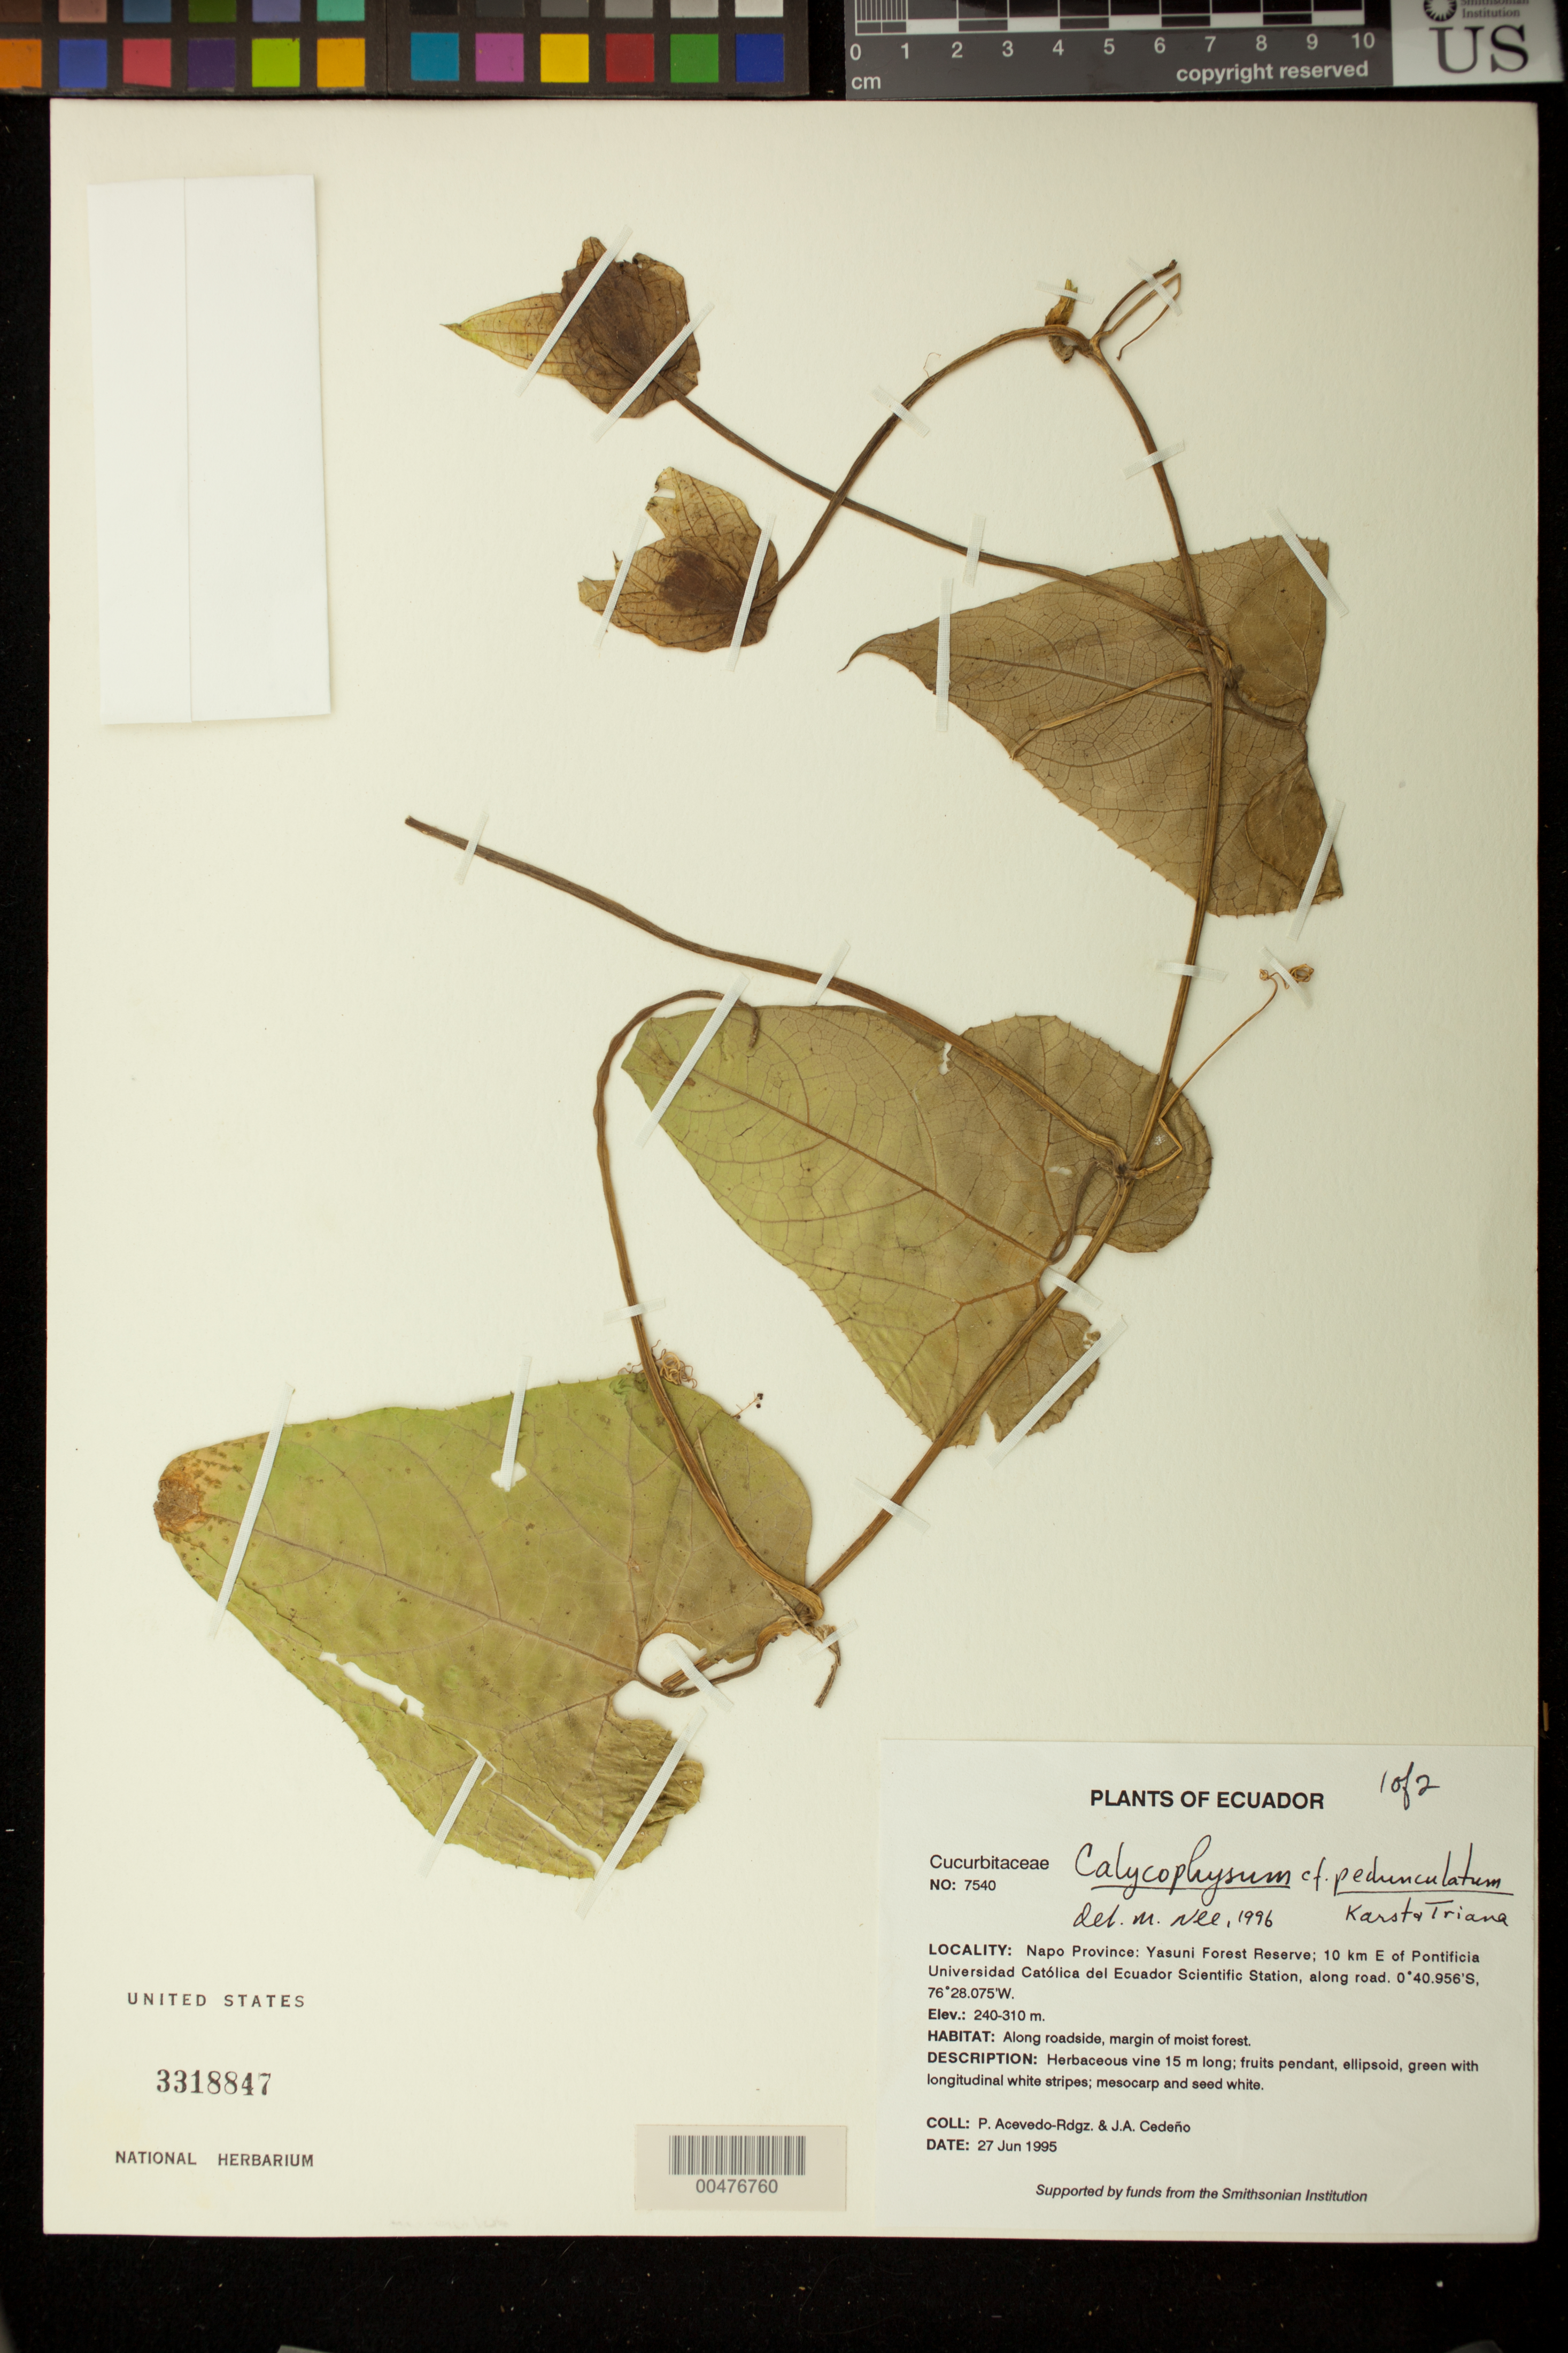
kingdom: Plantae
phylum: Tracheophyta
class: Magnoliopsida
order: Cucurbitales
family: Cucurbitaceae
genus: Calycophysum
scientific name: Calycophysum pedunculatum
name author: H. Karst. & Triana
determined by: Nee, Michael H.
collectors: P. Acevedo-Rodr. & J. A. Cedeño M.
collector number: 7540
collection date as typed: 27 Jun 1995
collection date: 1995-06-27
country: Ecuador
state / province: Napo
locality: Yasuni Forest Reserve; 10 km E of Pontificia Universidad Católica del Ecuador Scientific Station along road.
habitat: Along roadside, margin of moist forest.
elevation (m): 240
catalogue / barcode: US 3318847